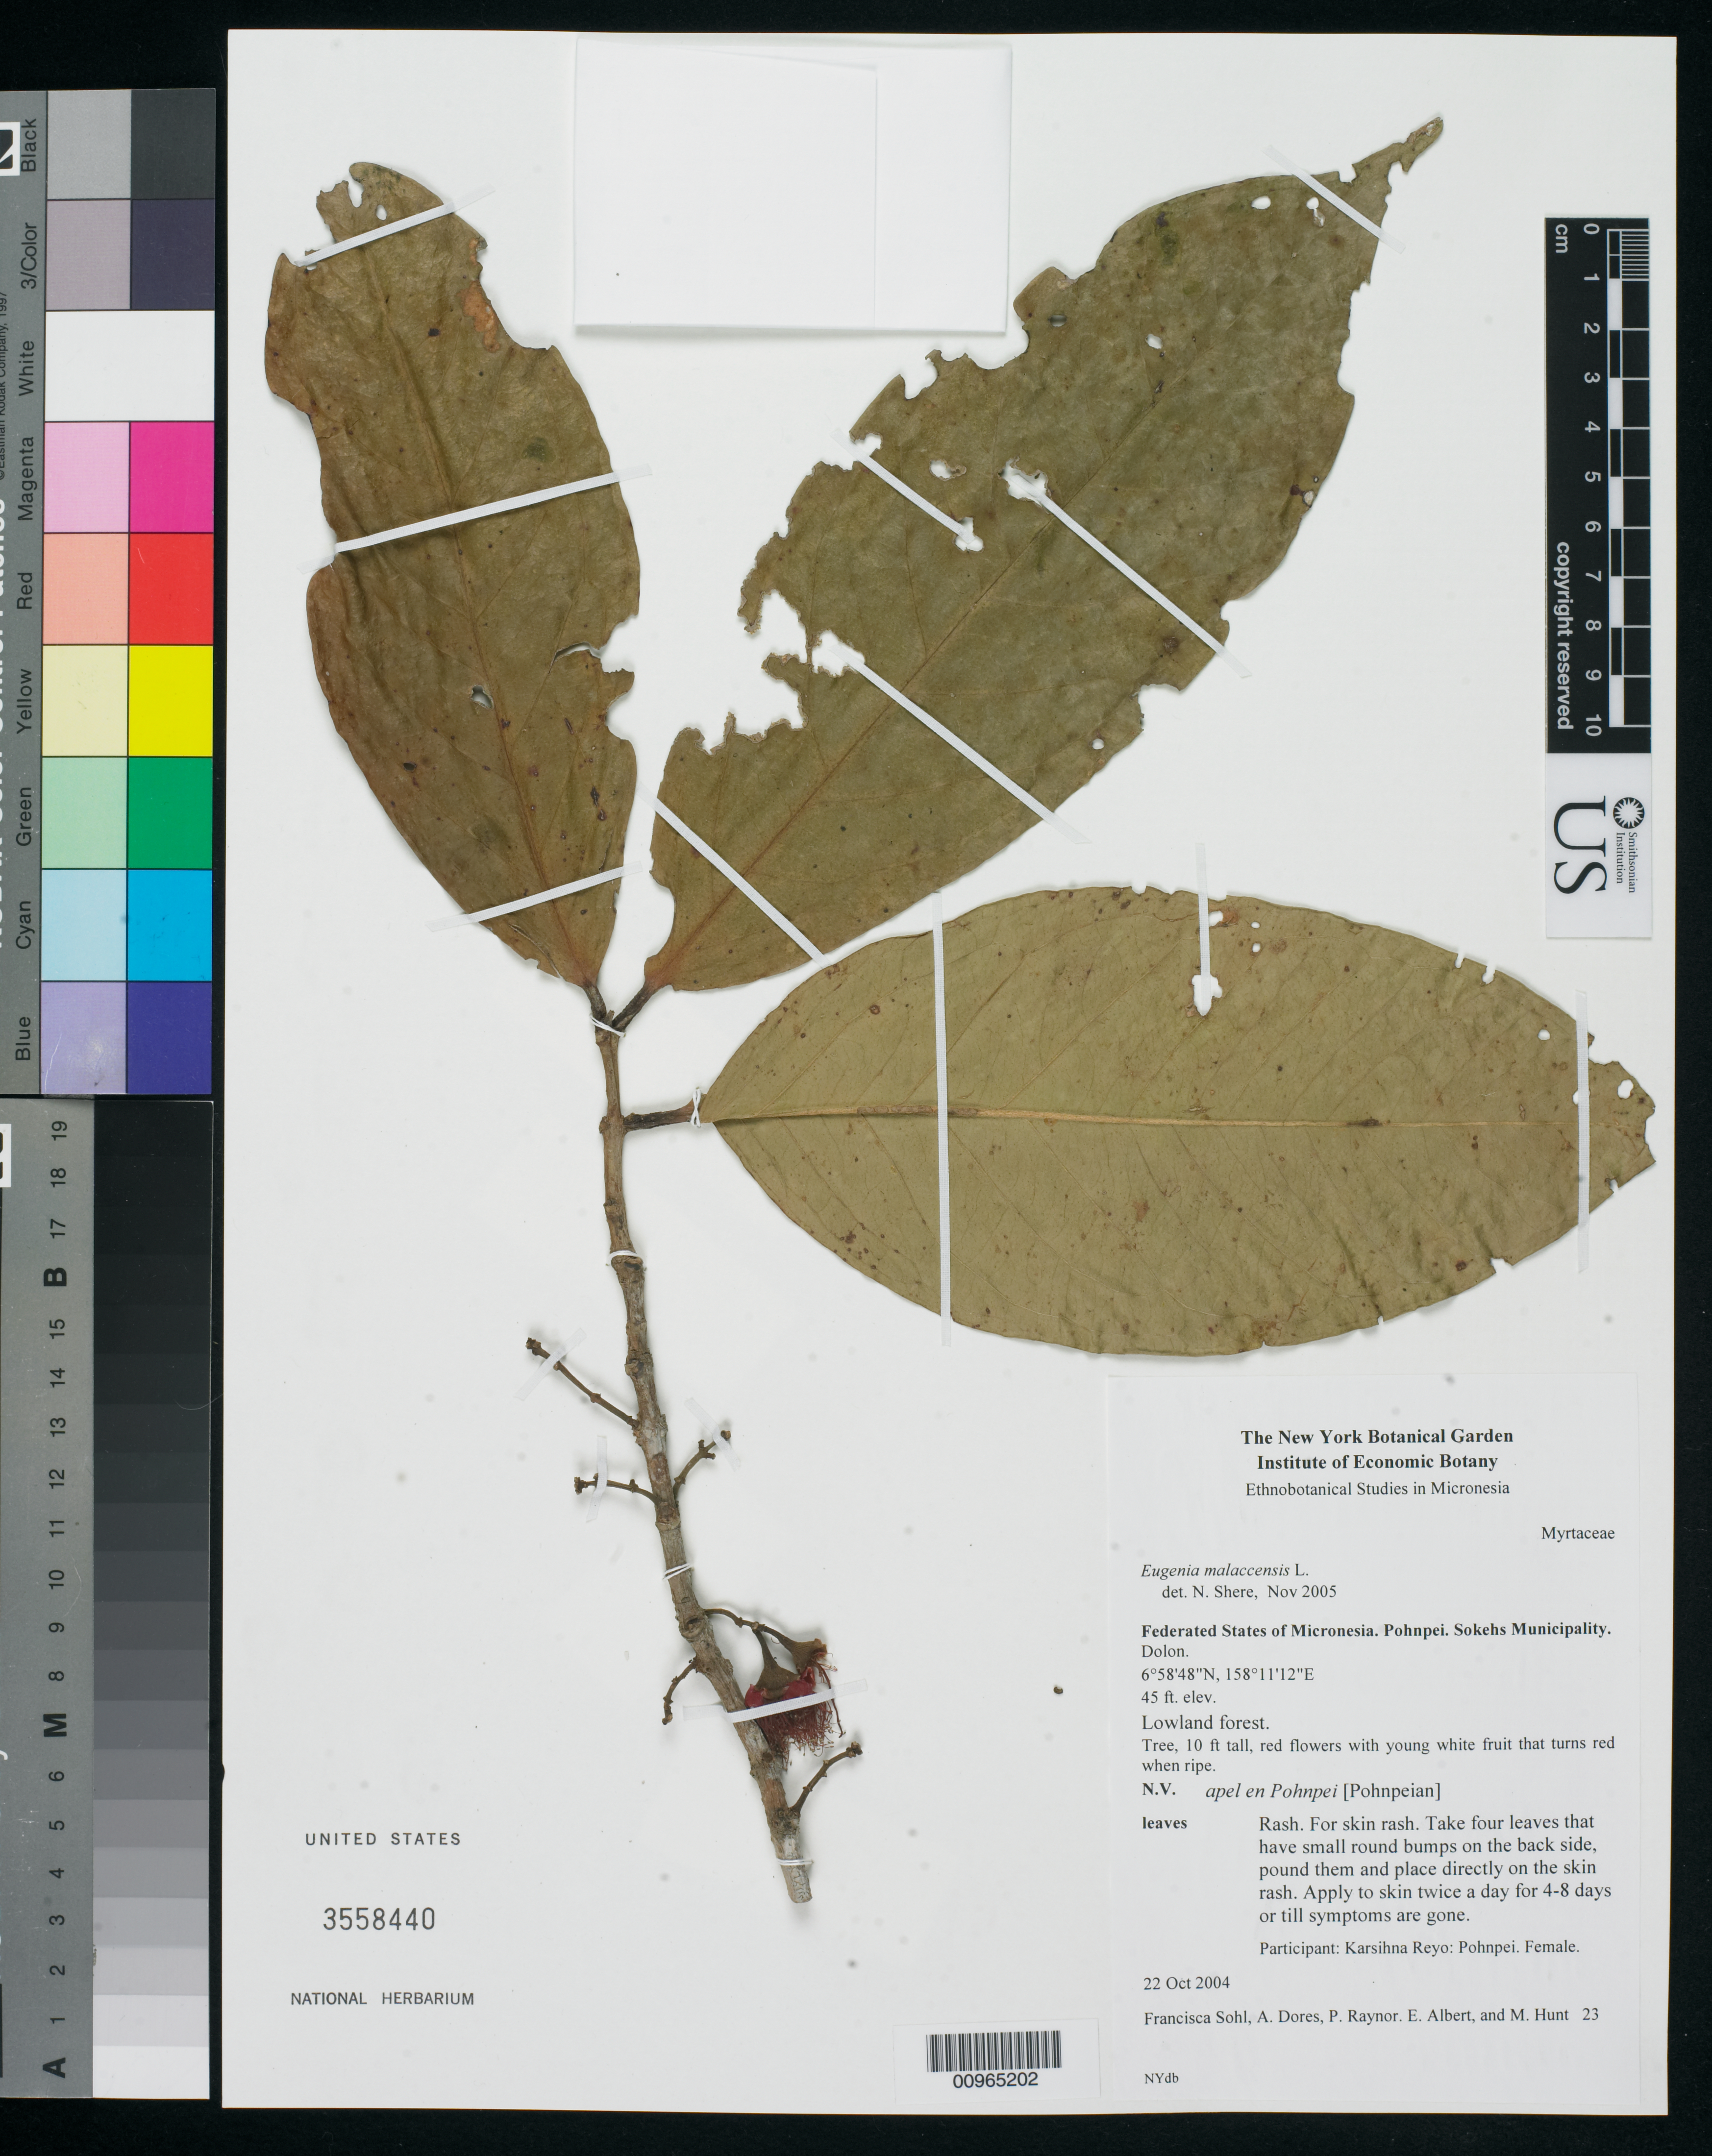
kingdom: Plantae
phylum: Tracheophyta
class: Magnoliopsida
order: Myrtales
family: Myrtaceae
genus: Syzygium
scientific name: Syzygium malaccense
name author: (L.) Merr. & L.M. Perry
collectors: F. Sohl, A. Dores, A. Raynor & E. Albert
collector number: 23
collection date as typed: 22 Oct 2004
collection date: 2004-10-22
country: Micronesia, Federated States of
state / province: Pohnpei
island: Pohnpei [Ponape]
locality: Dolon, Sokehs Muncipality, Pohnpei, Micronesia. Lowland forest.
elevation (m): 14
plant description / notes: Cited by Byng et al., Phytotaxa 427(2): 122. 2019.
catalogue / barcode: US 3558440